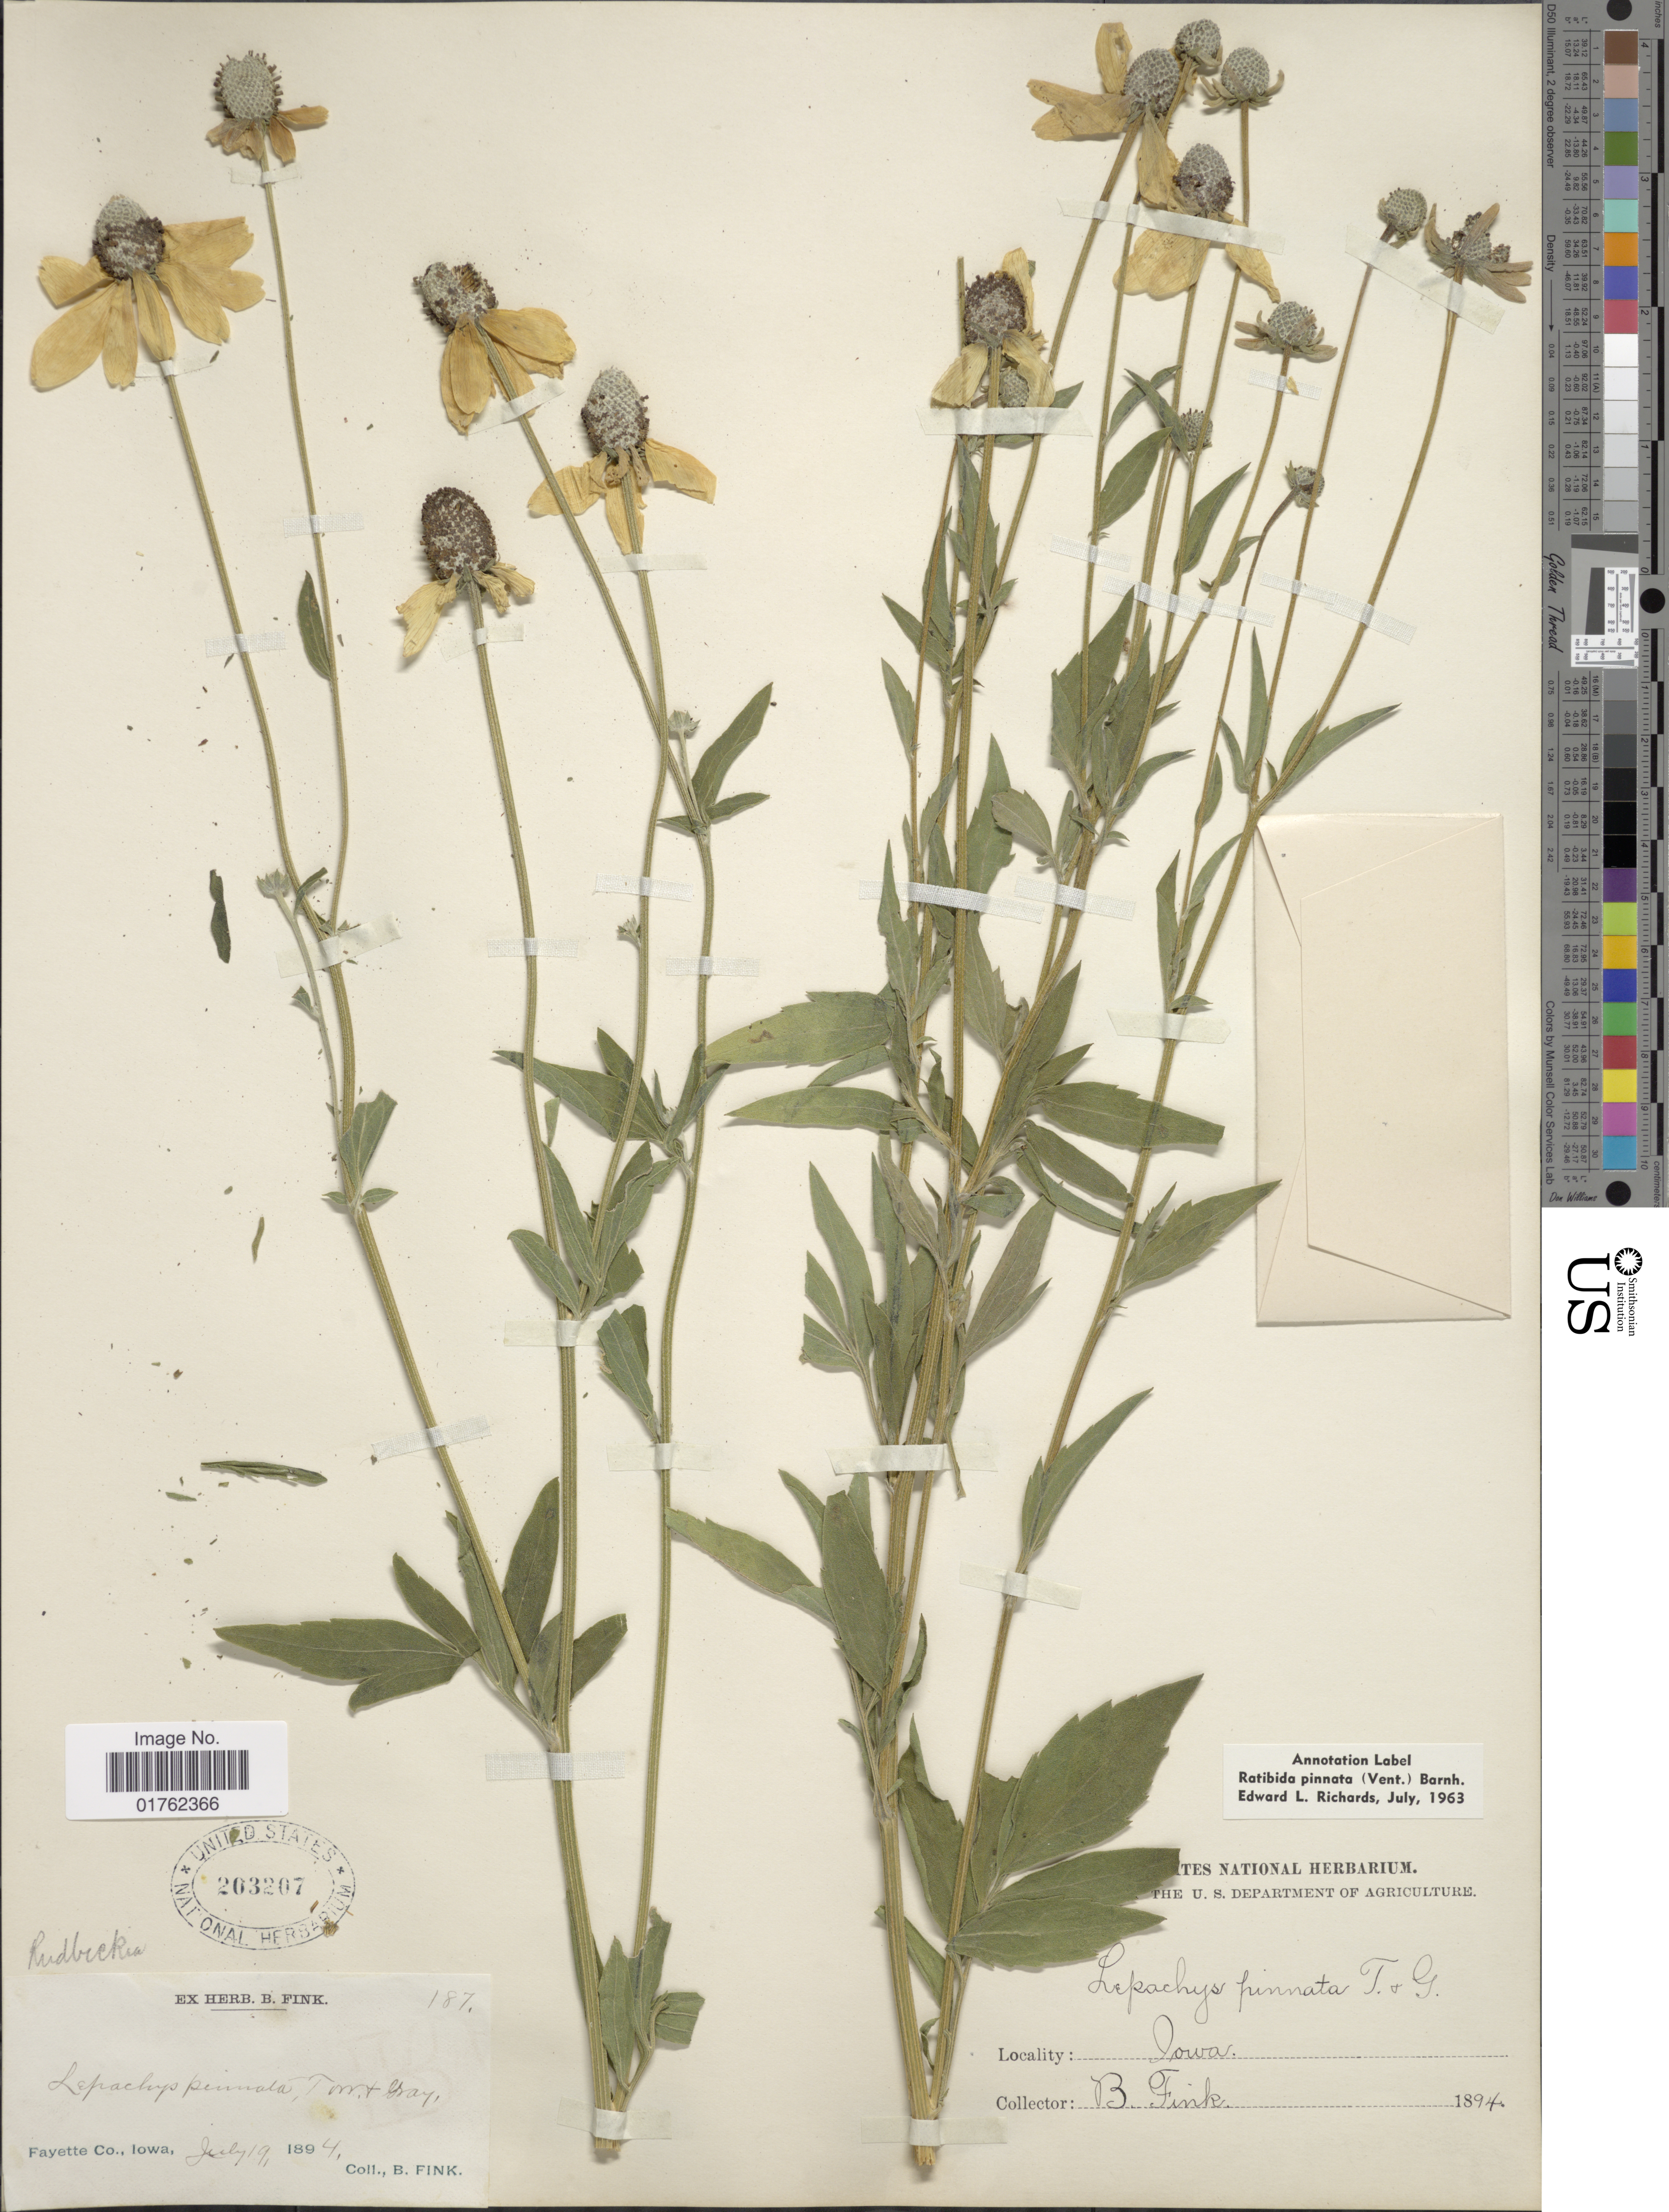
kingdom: Plantae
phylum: Tracheophyta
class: Magnoliopsida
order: Asterales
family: Asteraceae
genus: Ratibida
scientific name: Ratibida pinnata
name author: (Vent.) Barnhart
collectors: B. Fink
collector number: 187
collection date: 1894-07-19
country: United States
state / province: Iowa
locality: Fayette Co.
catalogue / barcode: US 203207